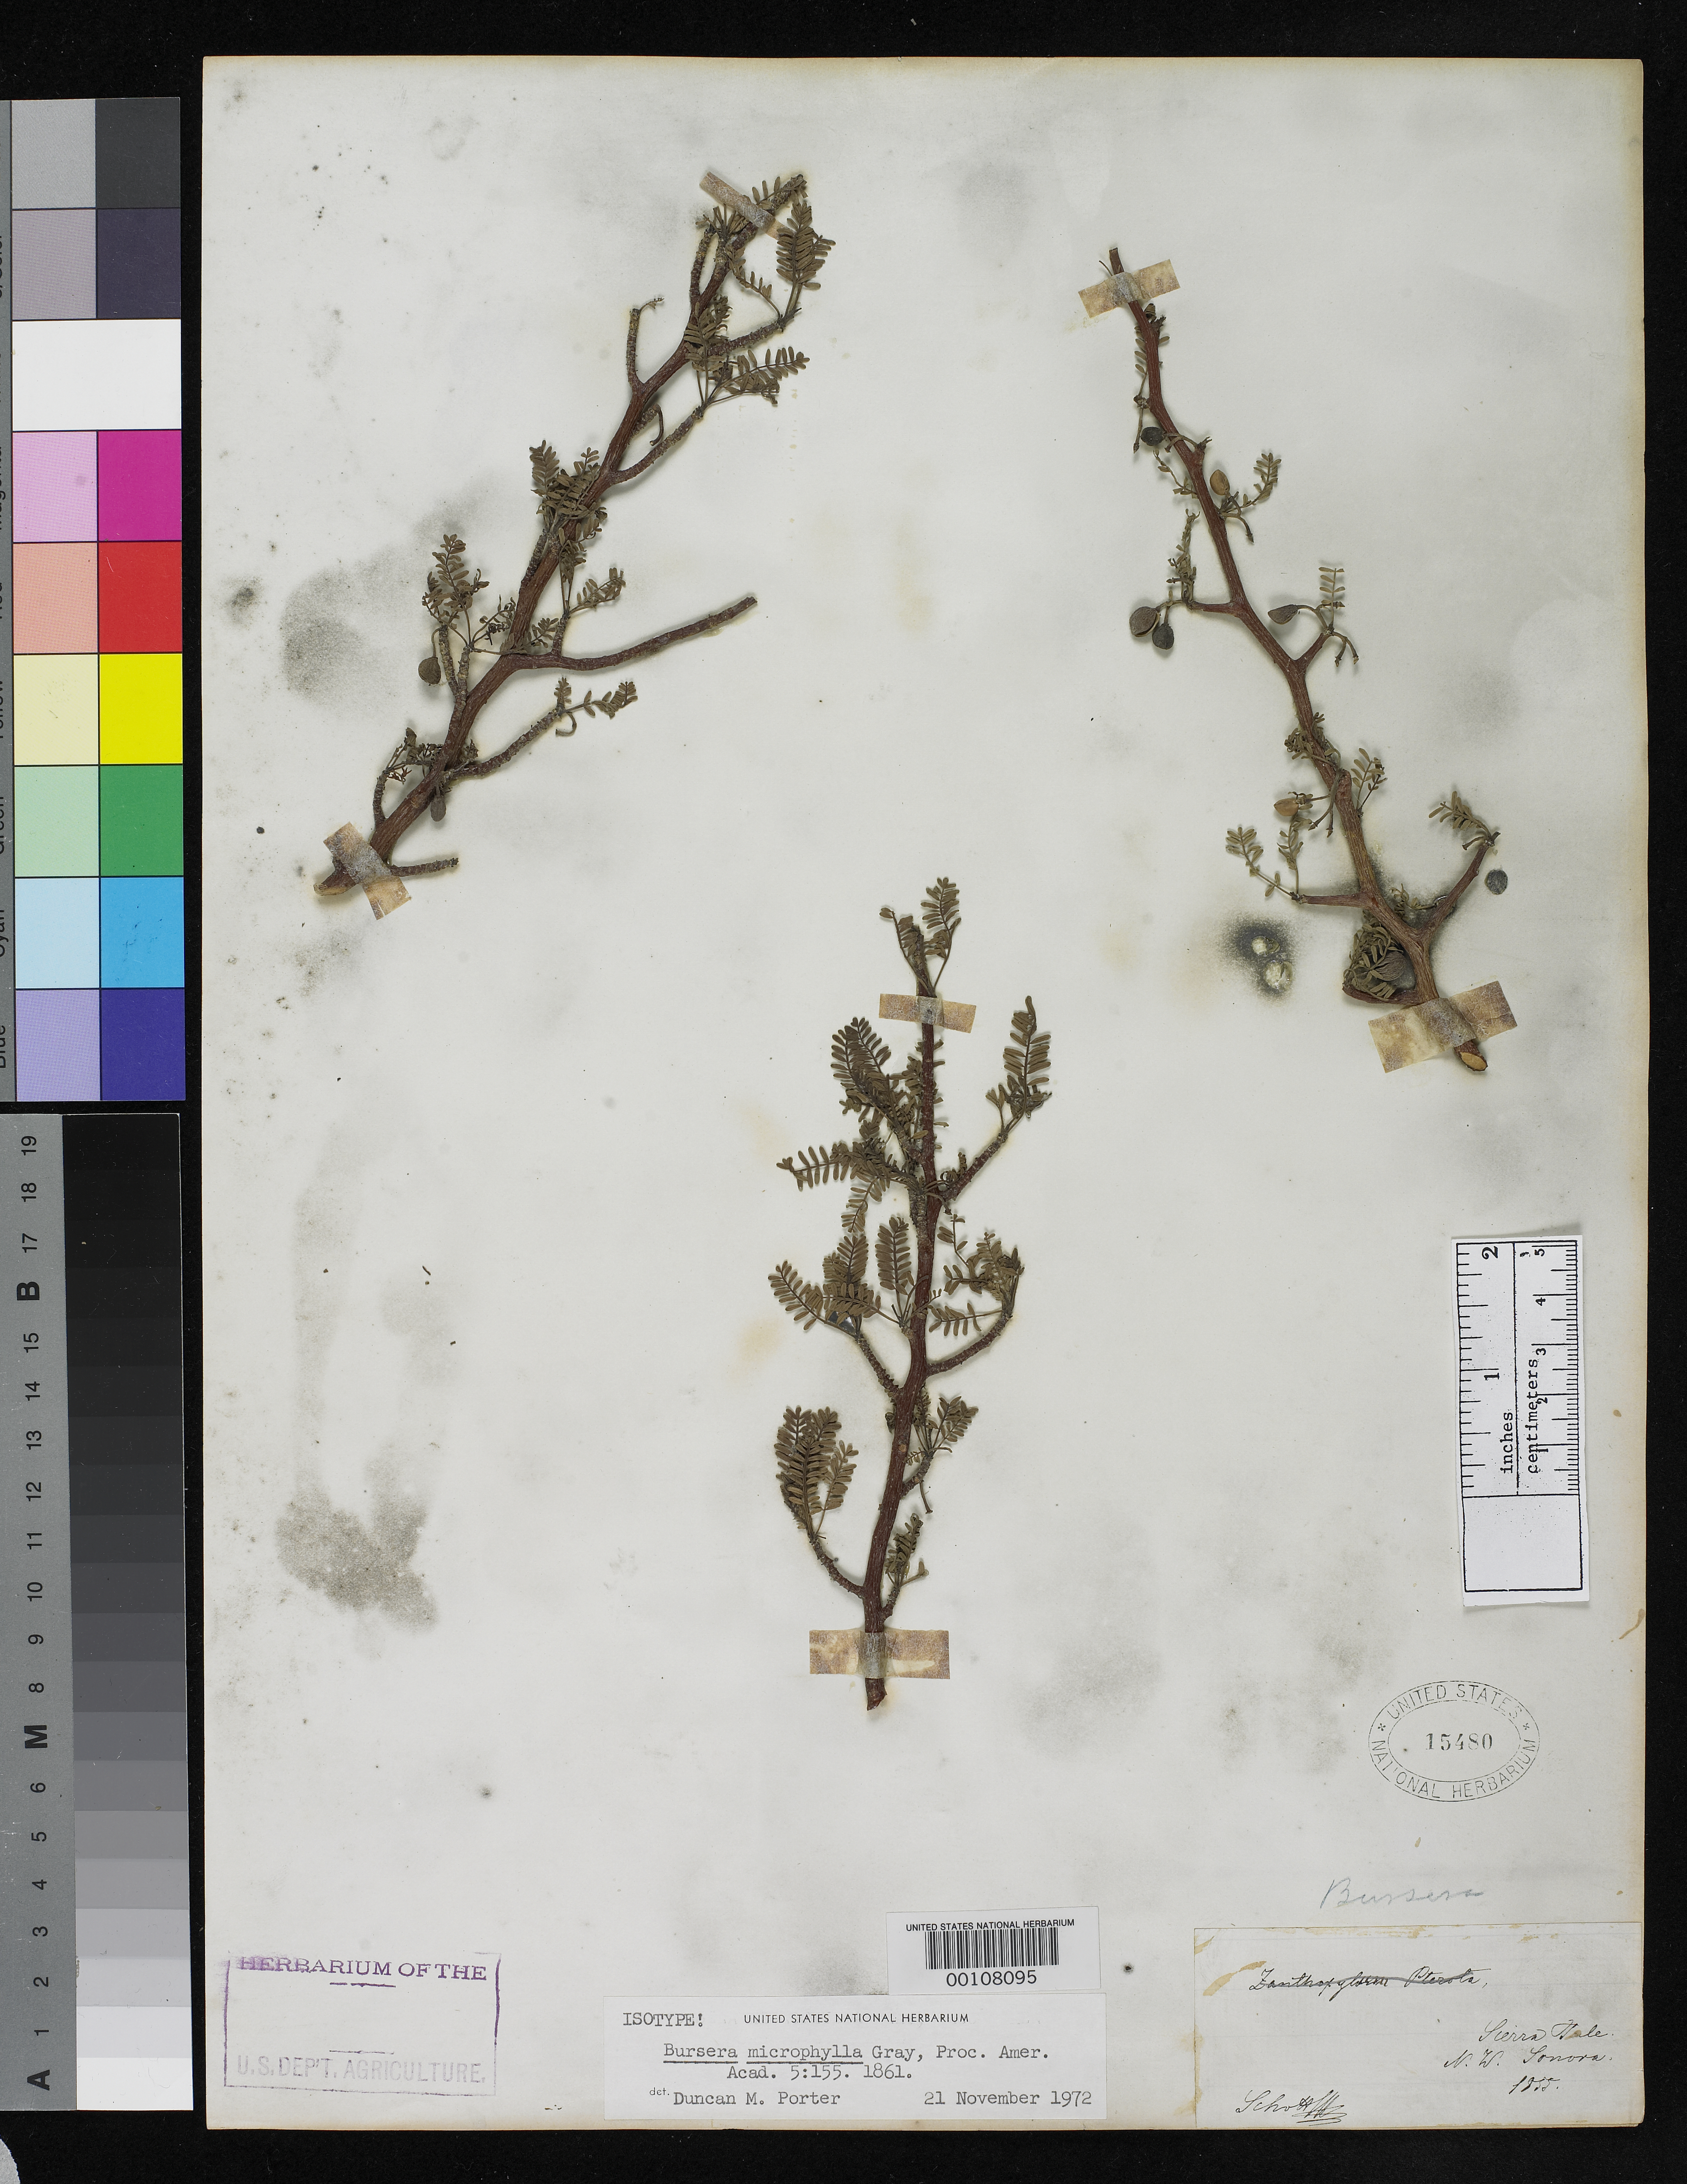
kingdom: Plantae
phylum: Tracheophyta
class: Magnoliopsida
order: Sapindales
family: Burseraceae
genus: Bursera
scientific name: Bursera microphylla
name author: A. Gray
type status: Isolectotype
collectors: A. C. V. Schott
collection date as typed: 1855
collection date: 1855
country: Mexico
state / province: Sonora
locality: Sierra Tule.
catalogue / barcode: US 15480